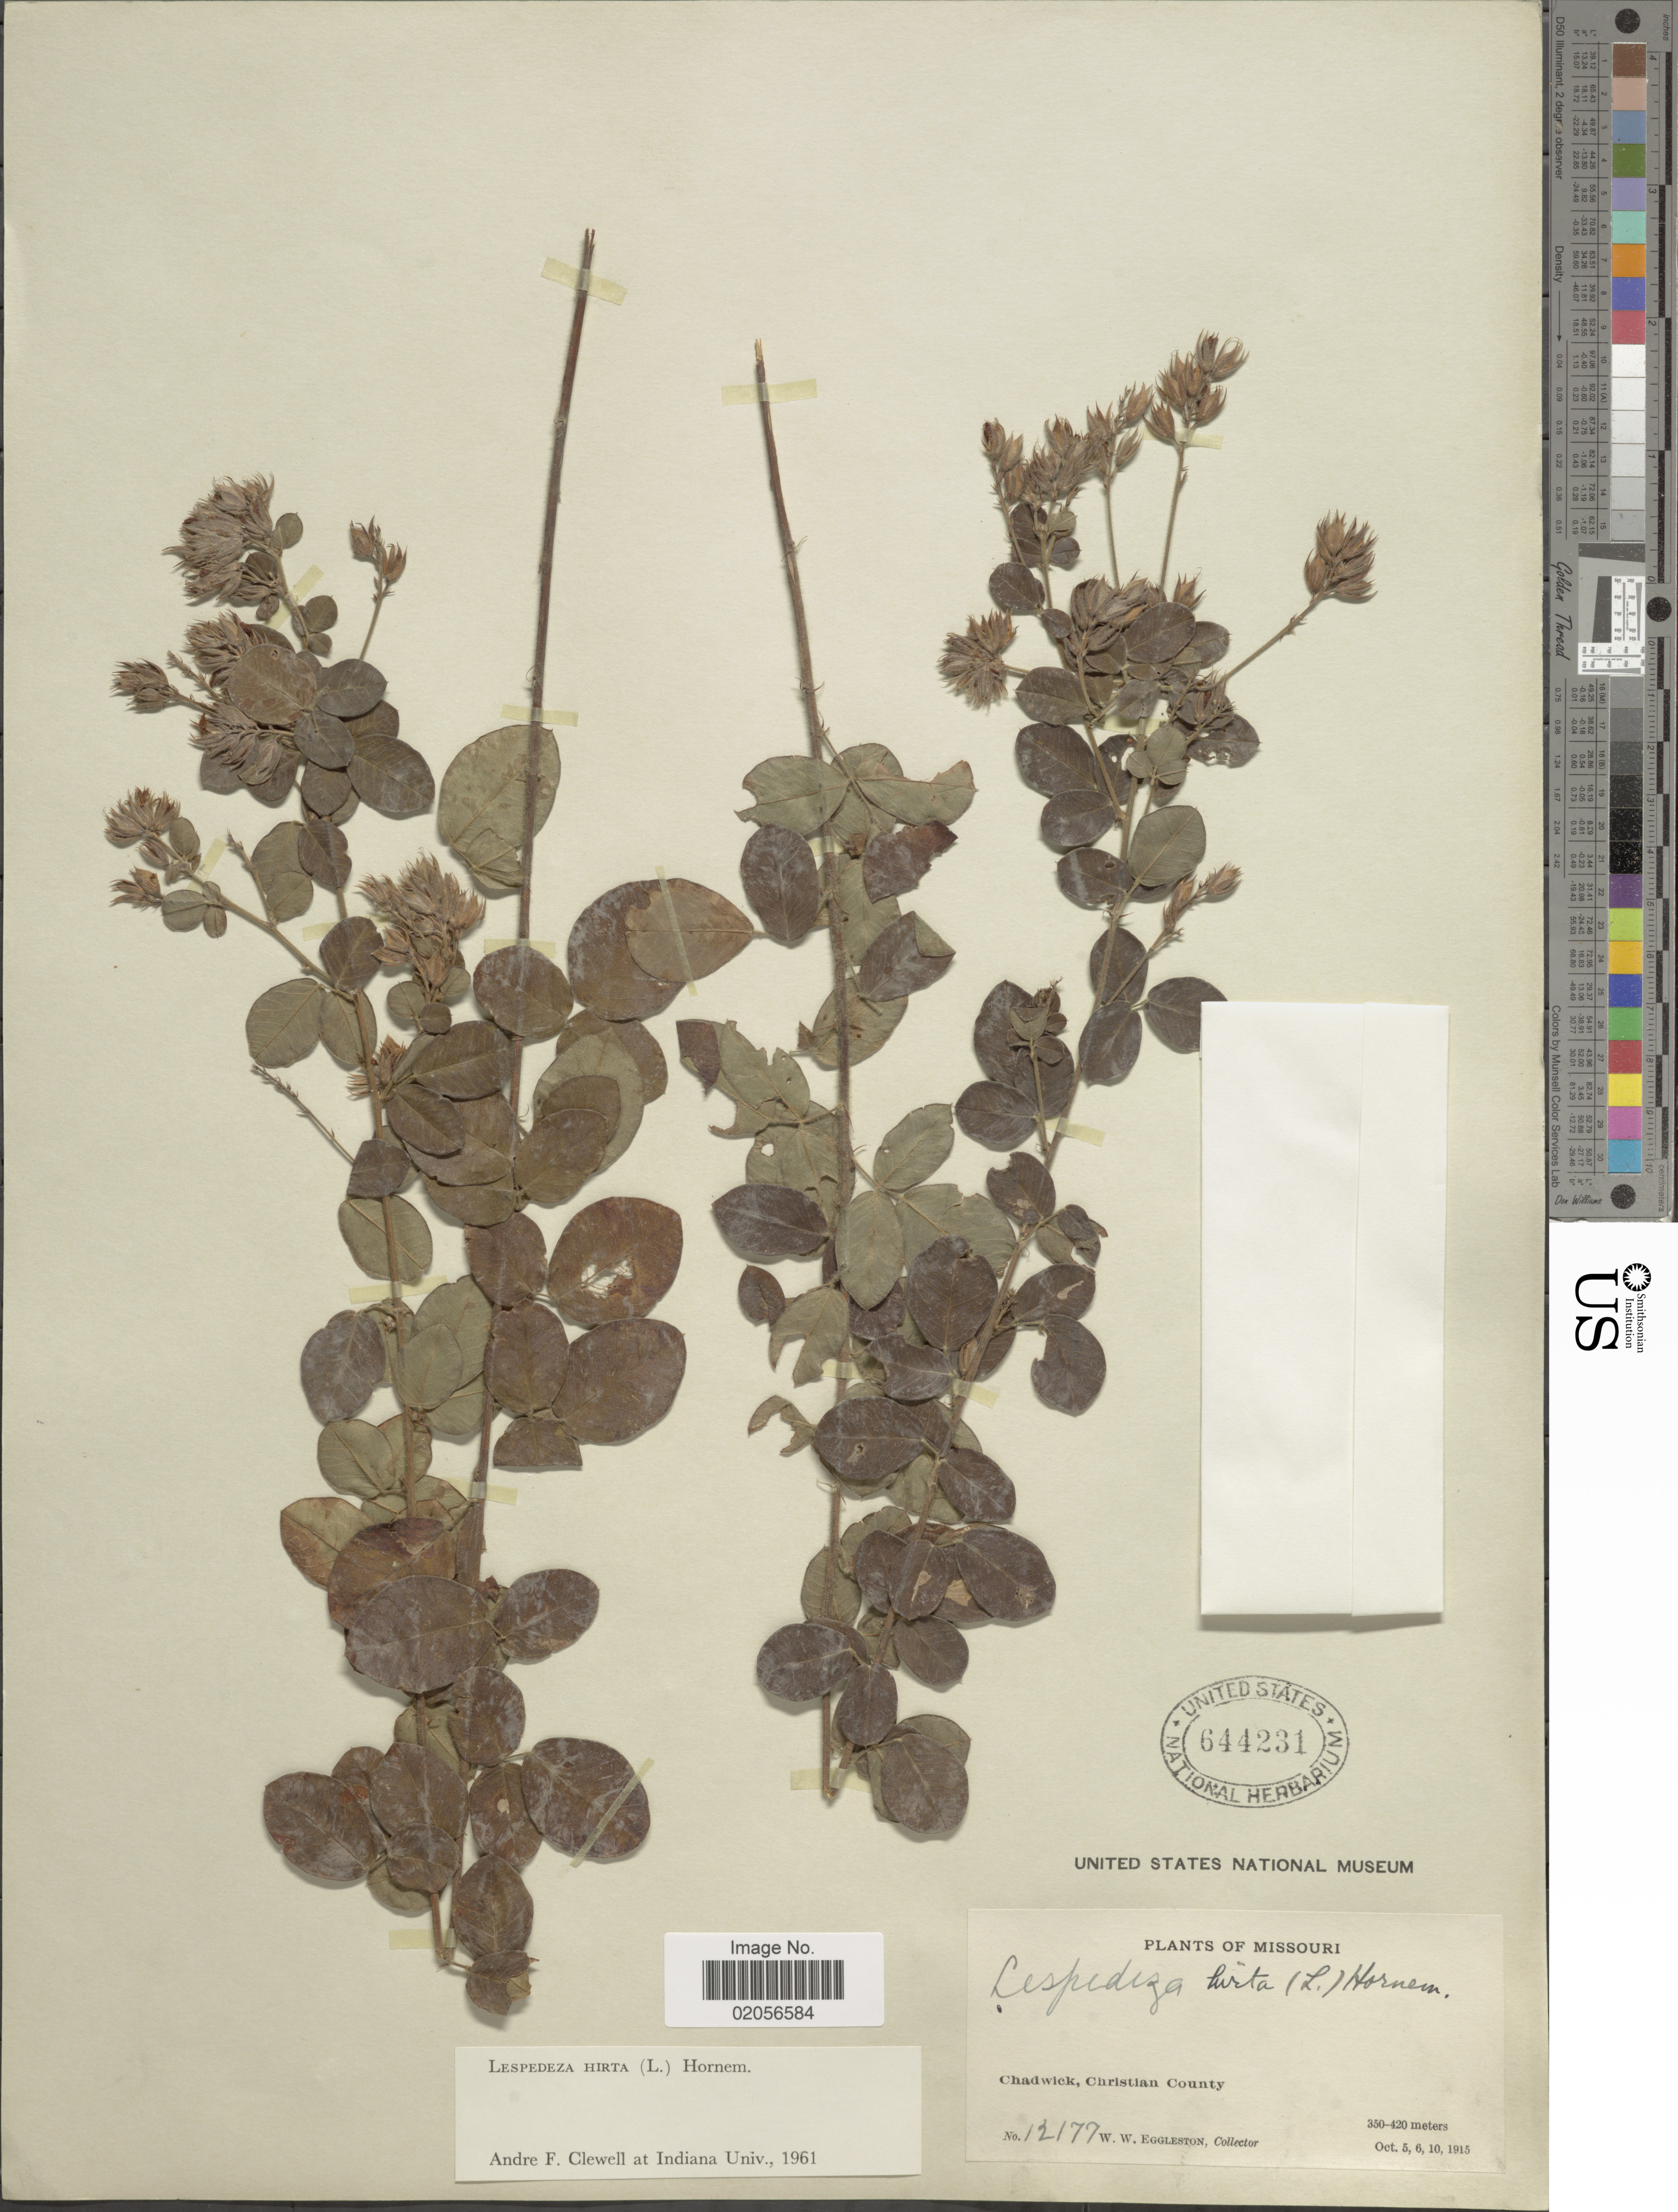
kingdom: Plantae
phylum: Tracheophyta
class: Magnoliopsida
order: Fabales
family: Fabaceae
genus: Lespedeza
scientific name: Lespedeza hirta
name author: (L.) Hornem.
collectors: W. W. Eggleston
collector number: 12177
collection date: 1915-10-05/1915-10-10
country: United States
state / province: Missouri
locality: Chadwick, Christian County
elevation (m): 350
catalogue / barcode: US 644231